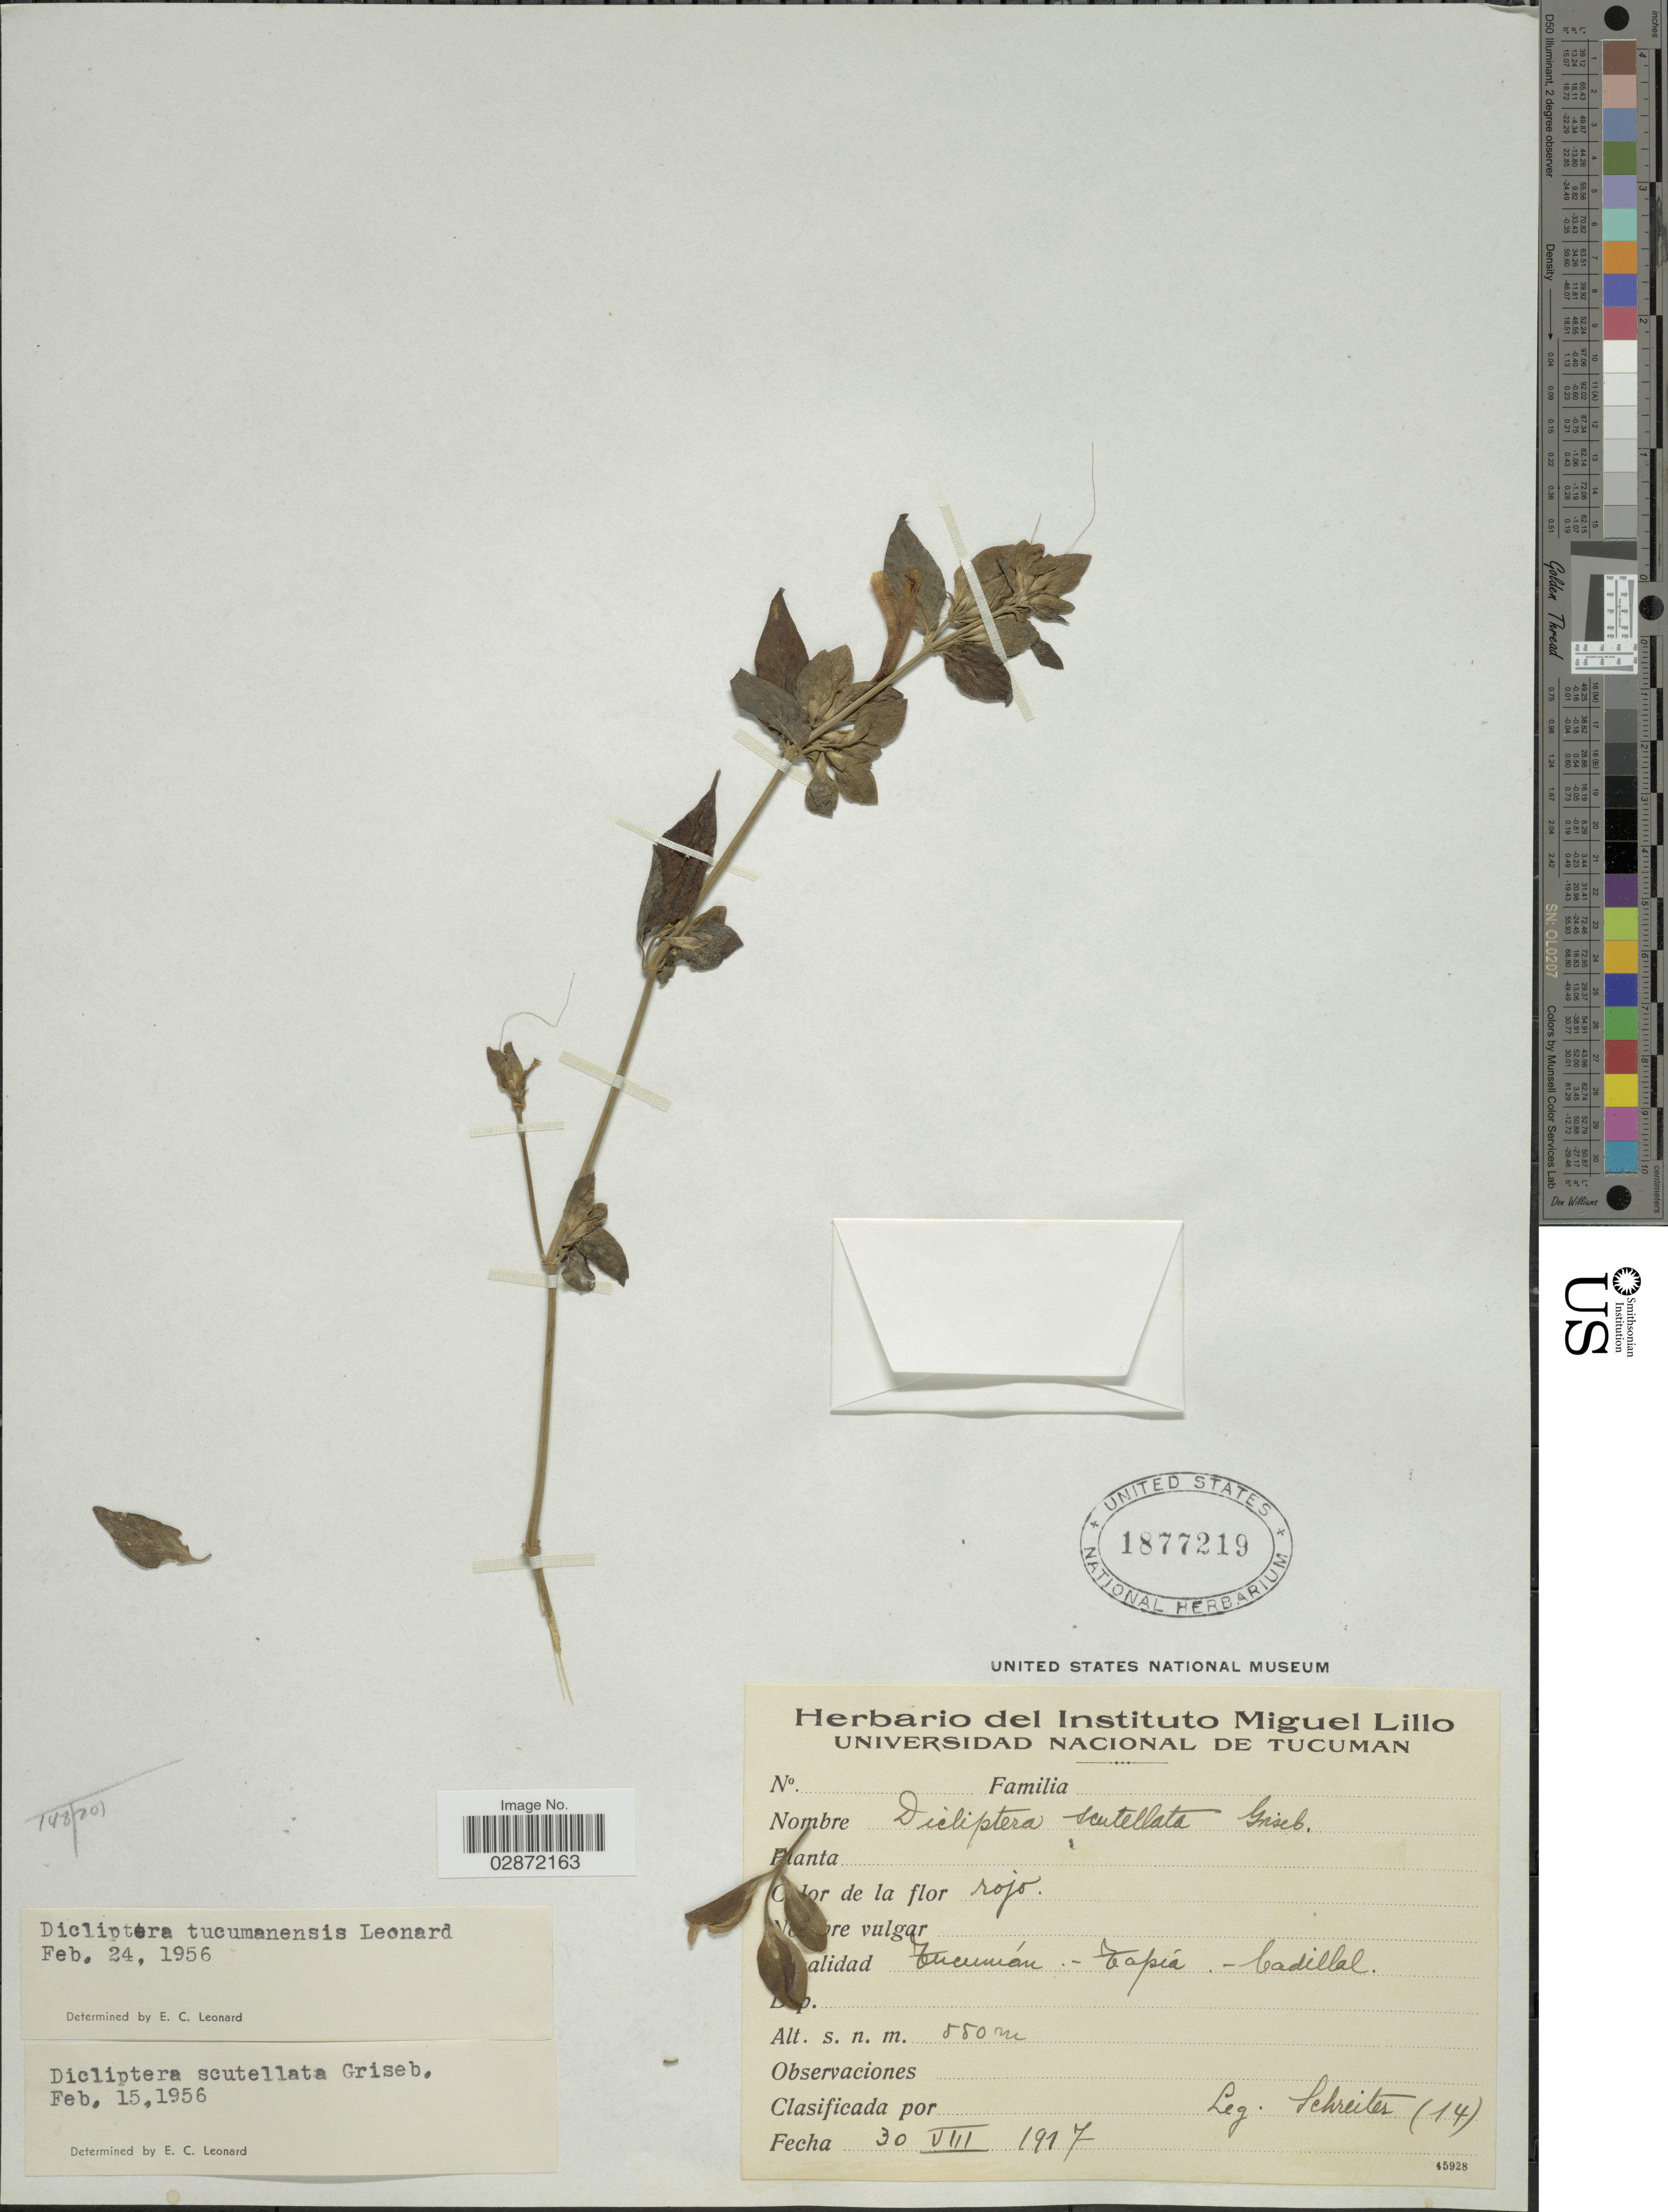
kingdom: Plantae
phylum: Tracheophyta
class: Magnoliopsida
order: Lamiales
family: Acanthaceae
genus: Dicliptera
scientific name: Dicliptera scutellata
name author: Griseb.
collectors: -. Schreiter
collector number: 14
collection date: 1917-08-30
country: Argentina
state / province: Tucuman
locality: Tucumán - Tapía - Cadillal.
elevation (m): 550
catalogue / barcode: US 1877219